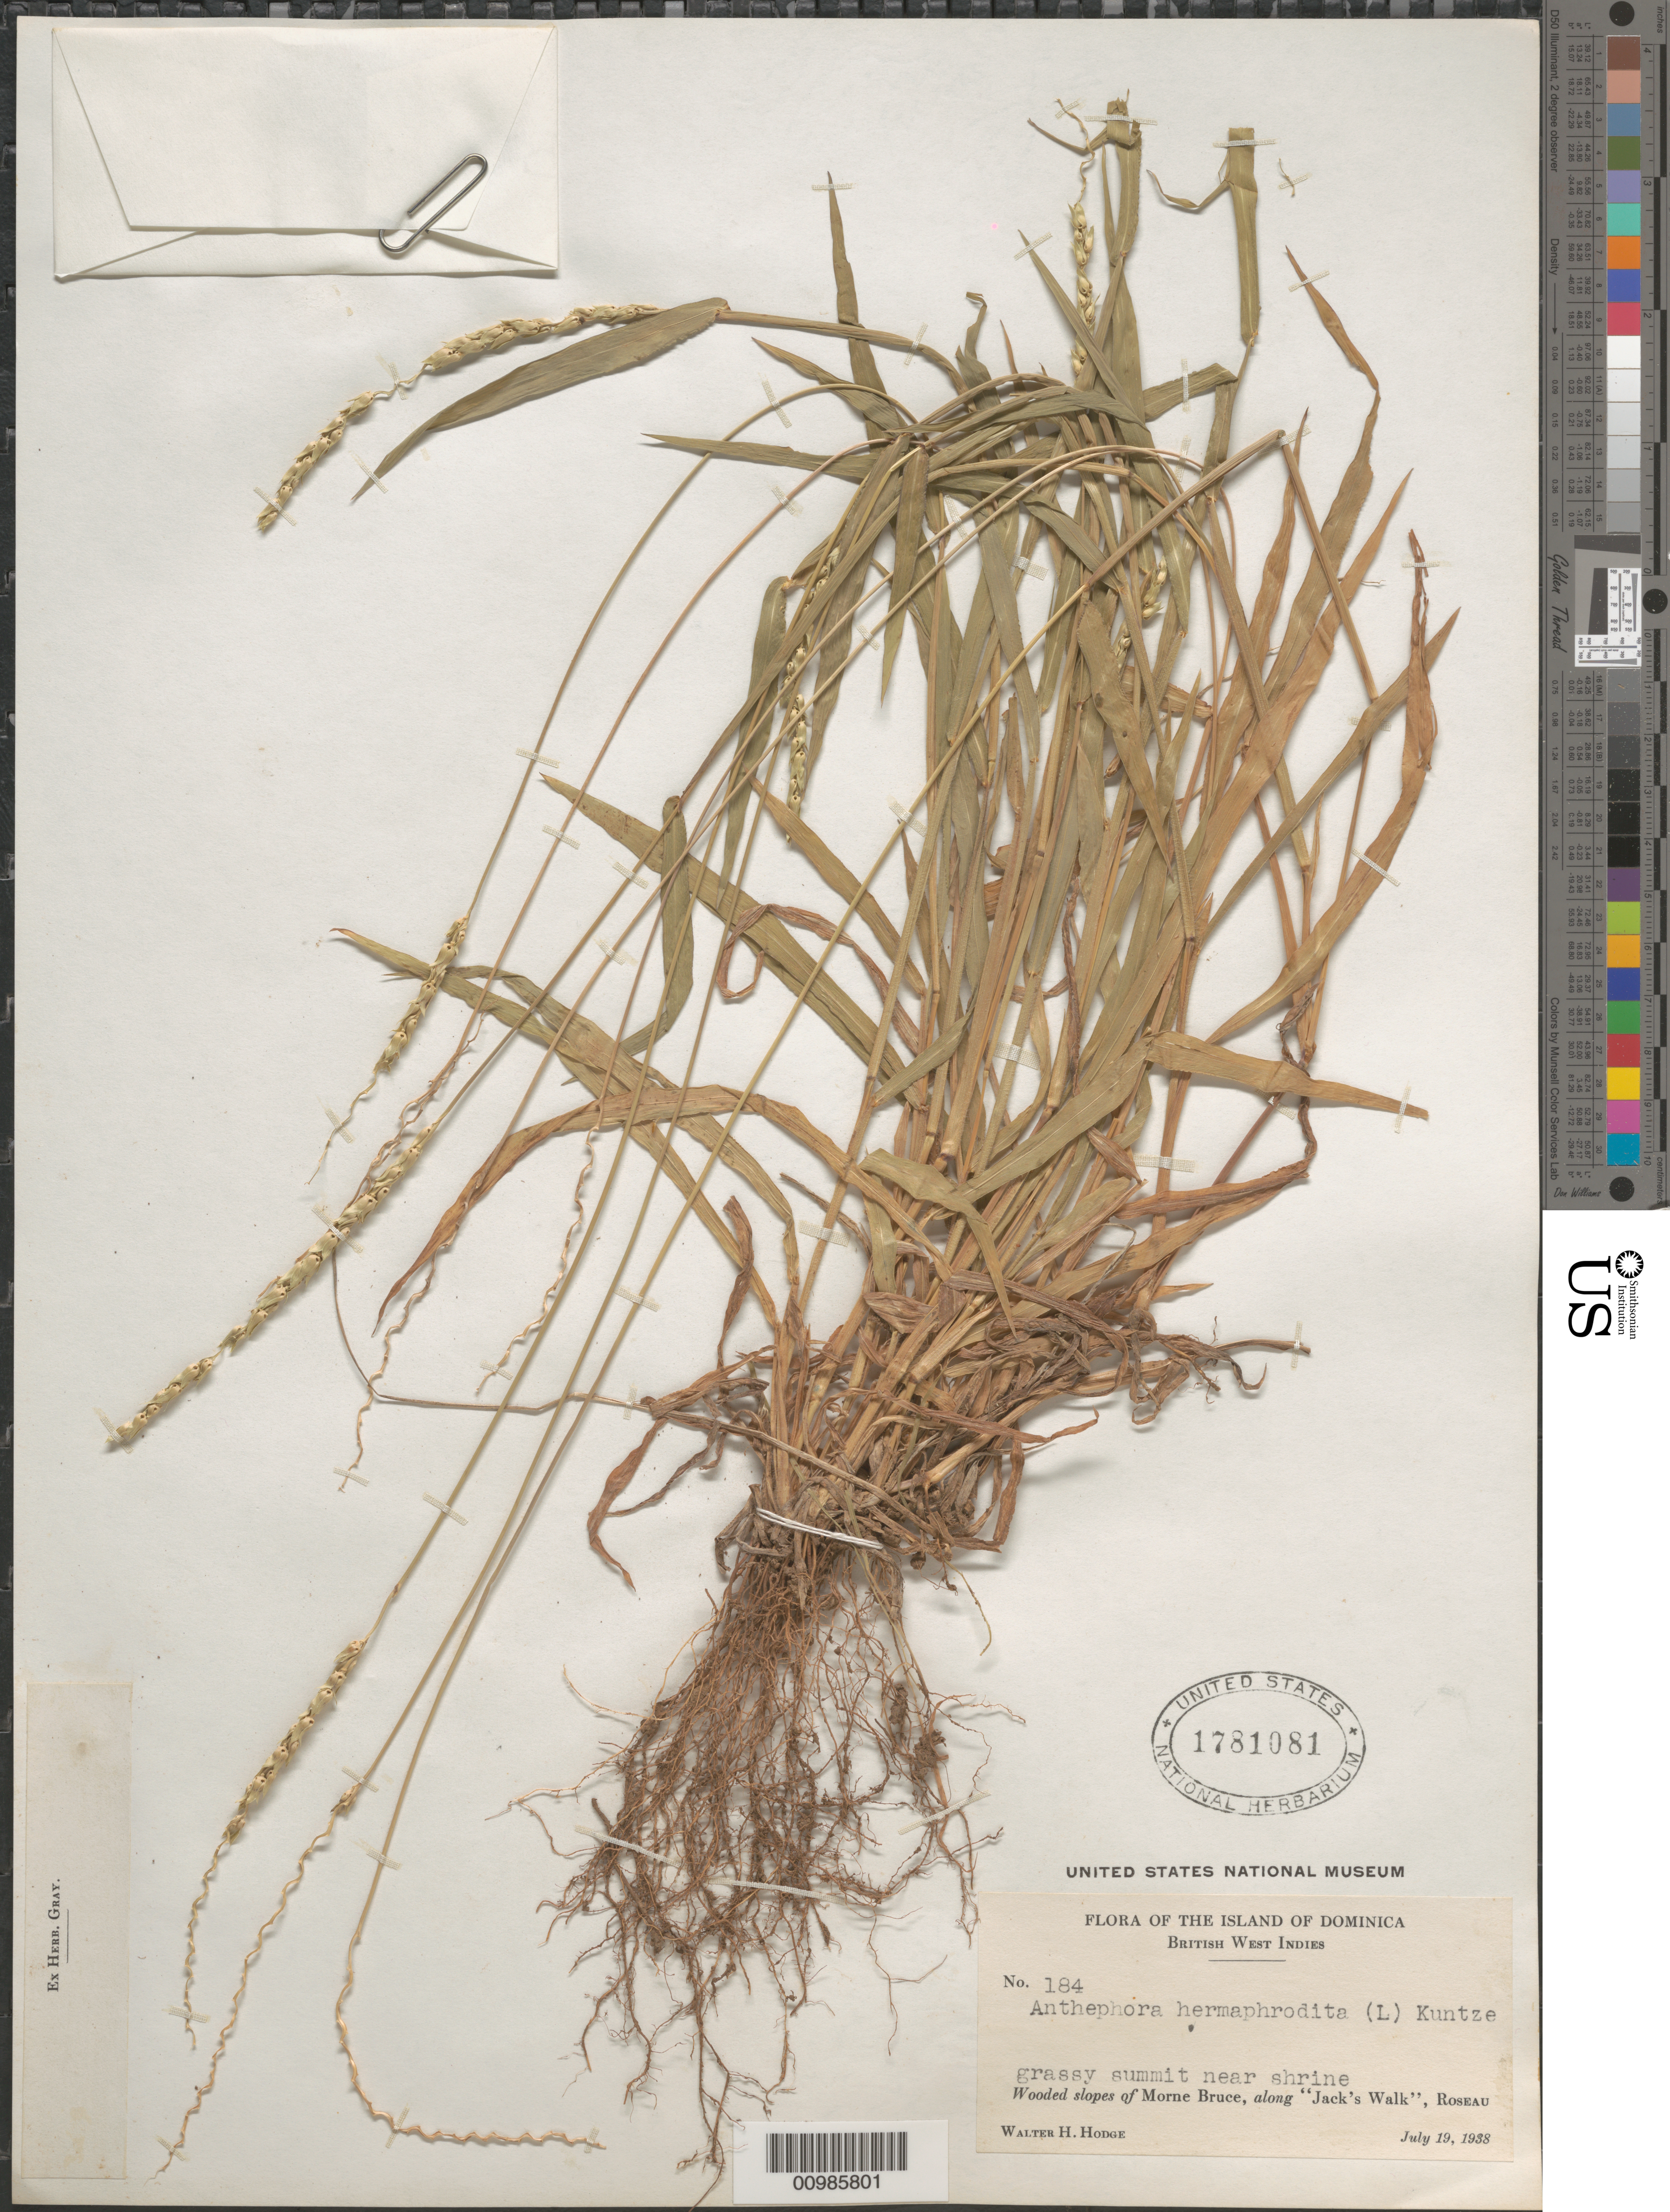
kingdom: Plantae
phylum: Tracheophyta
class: Liliopsida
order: Poales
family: Poaceae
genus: Anthephora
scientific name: Anthephora hermaphrodita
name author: (L.) Kuntze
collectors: W. Hodge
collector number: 184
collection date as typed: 19 Jul 1938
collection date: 1938-07-19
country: Dominica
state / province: St. George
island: Dominica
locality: Morne Bruce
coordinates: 0 N, 0 E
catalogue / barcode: US 1781081